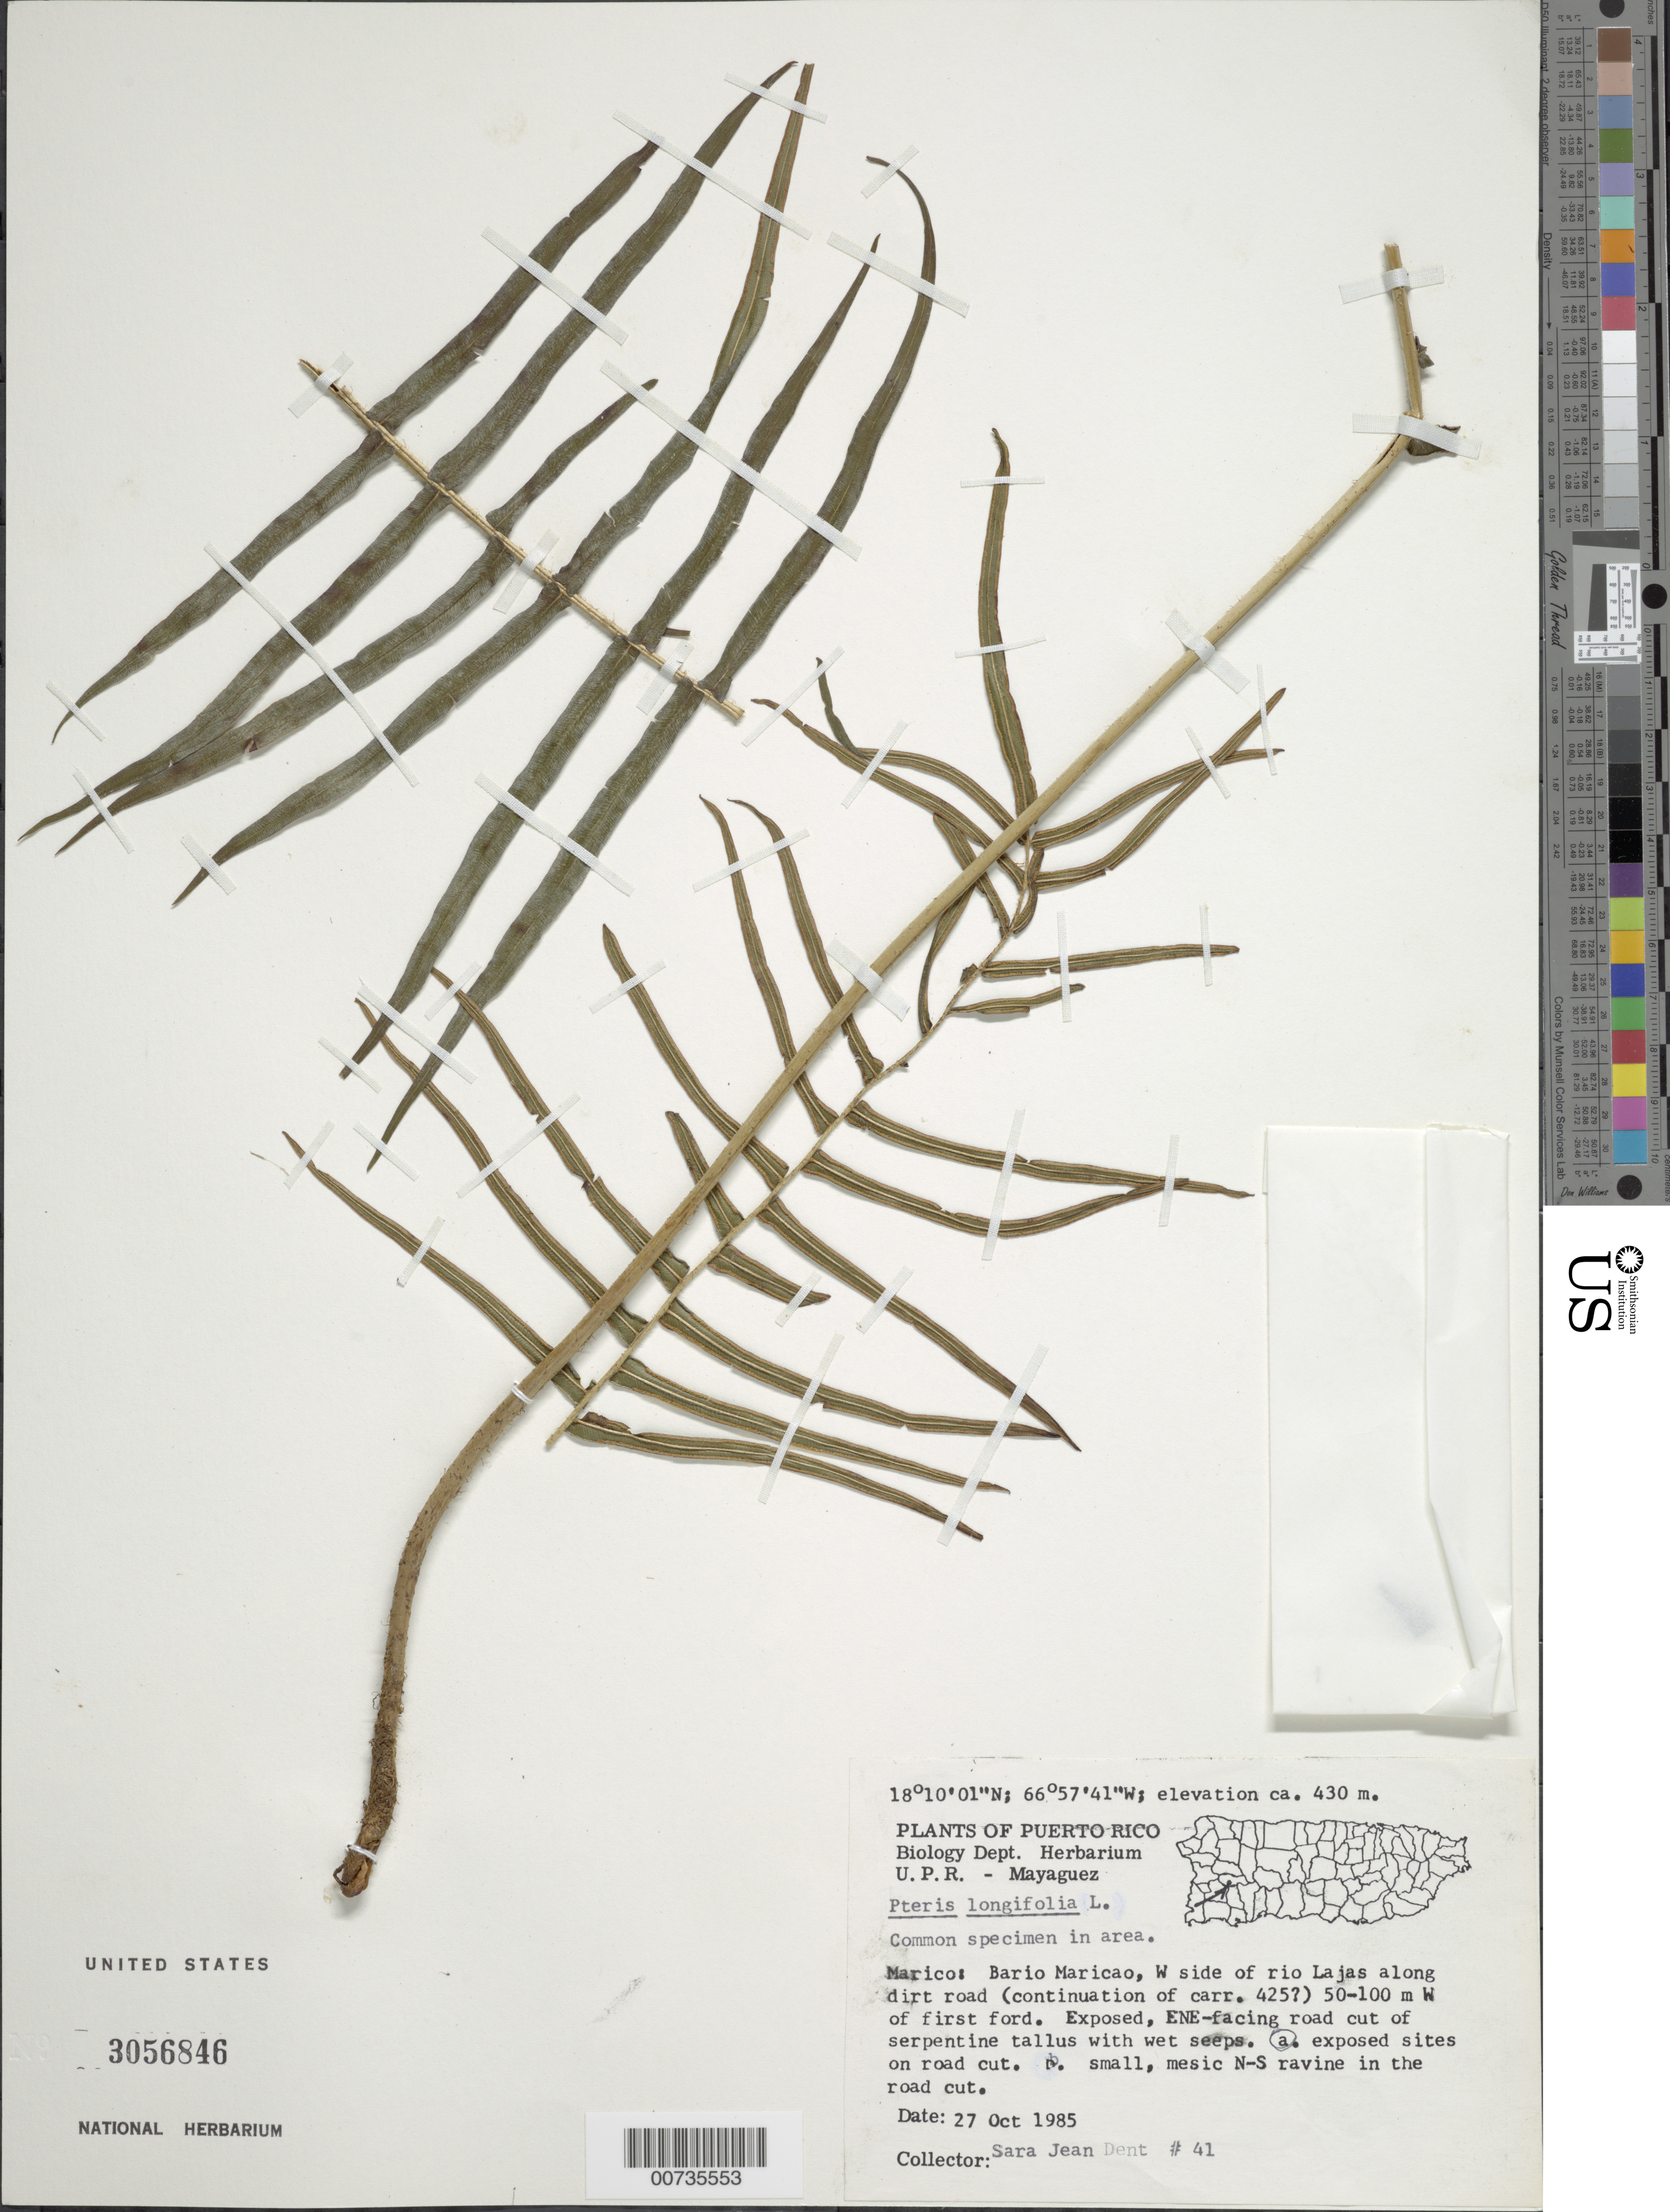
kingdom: Plantae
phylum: Tracheophyta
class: Polypodiopsida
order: Polypodiales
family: Pteridaceae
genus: Pteris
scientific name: Pteris longifolia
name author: L.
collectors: S. Dent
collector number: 41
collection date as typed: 27 Oct 1985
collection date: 1985-10-27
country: Puerto Rico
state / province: Maricao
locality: Barrio Maricao, W side of Río Lajas along dirt road (continuation of Carr. 425?) 50-100 m W of first ford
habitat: Exposed, ENE-facing road cut of serpentine tallus w/wet seeps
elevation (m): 430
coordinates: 18.16694444, -66.96138889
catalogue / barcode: US 3056846